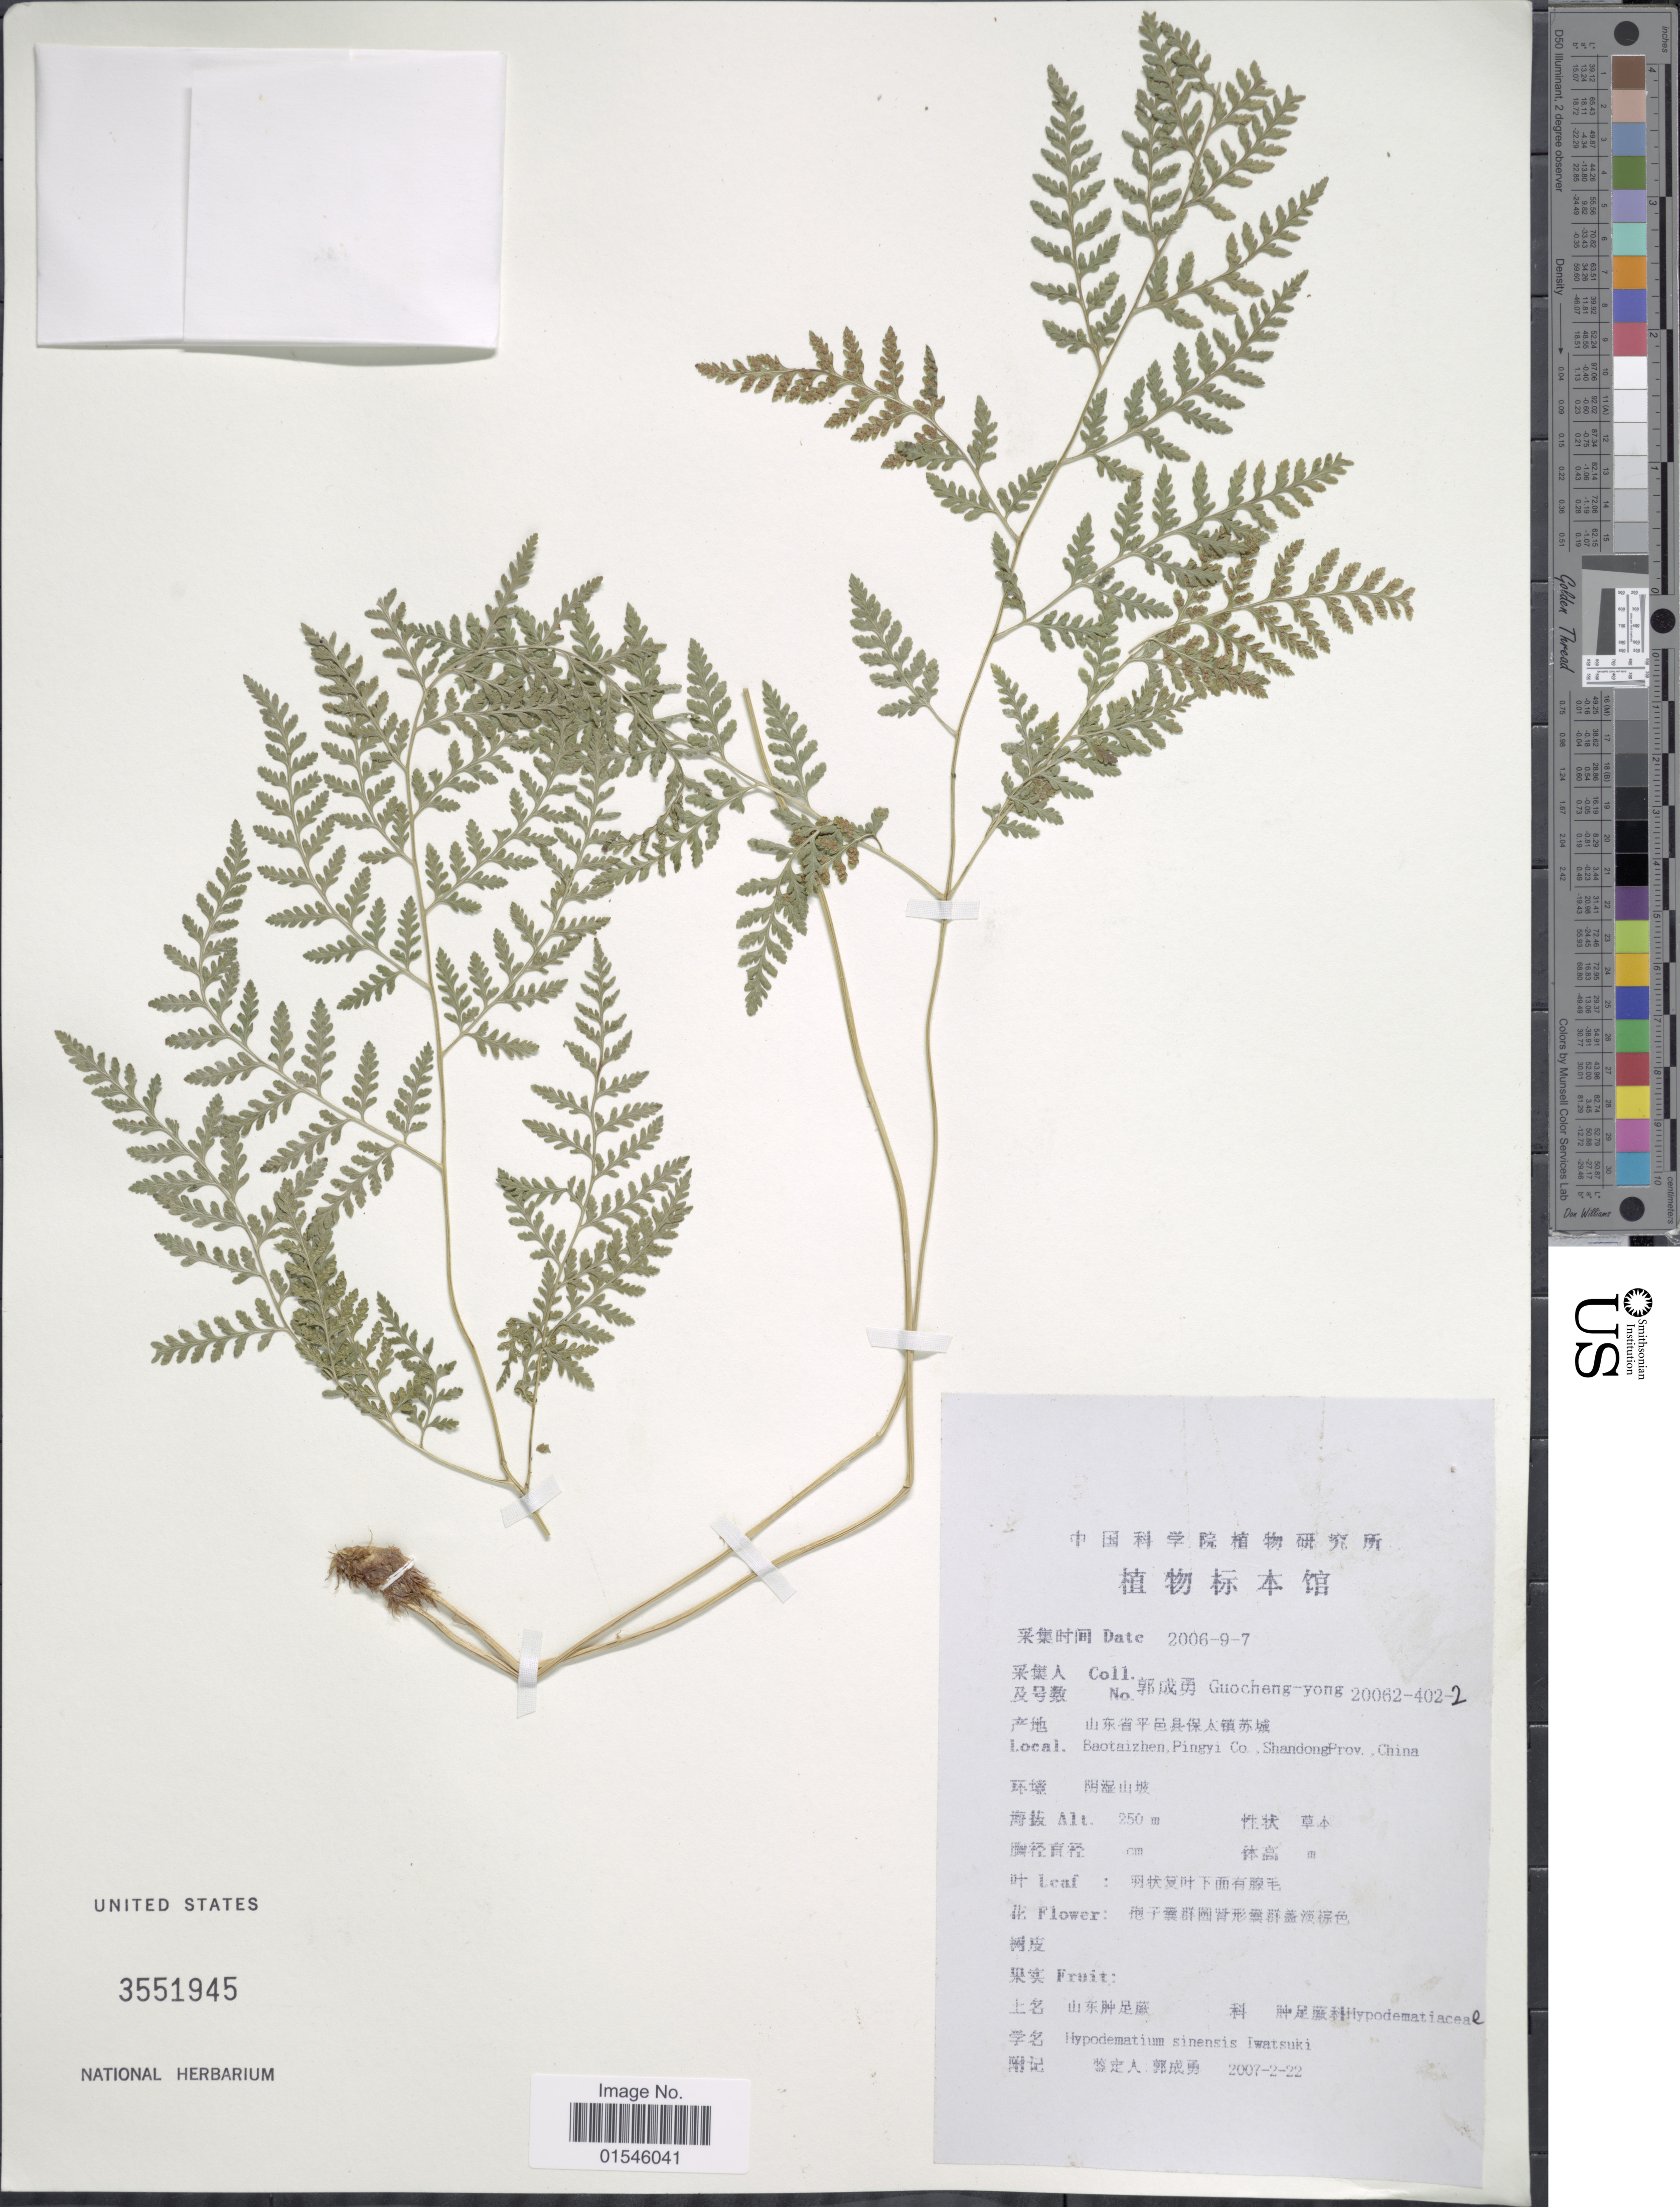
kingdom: Plantae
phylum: Tracheophyta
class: Polypodiopsida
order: Polypodiales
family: Hypodematiaceae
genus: Hypodematium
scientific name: Hypodematium sinense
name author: K. Iwats.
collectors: Guo cheng-yong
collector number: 20062-402-2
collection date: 2006-09-07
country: China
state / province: Shandong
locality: Baotaizhen, Pingyi Co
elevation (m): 250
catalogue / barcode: US 3551945